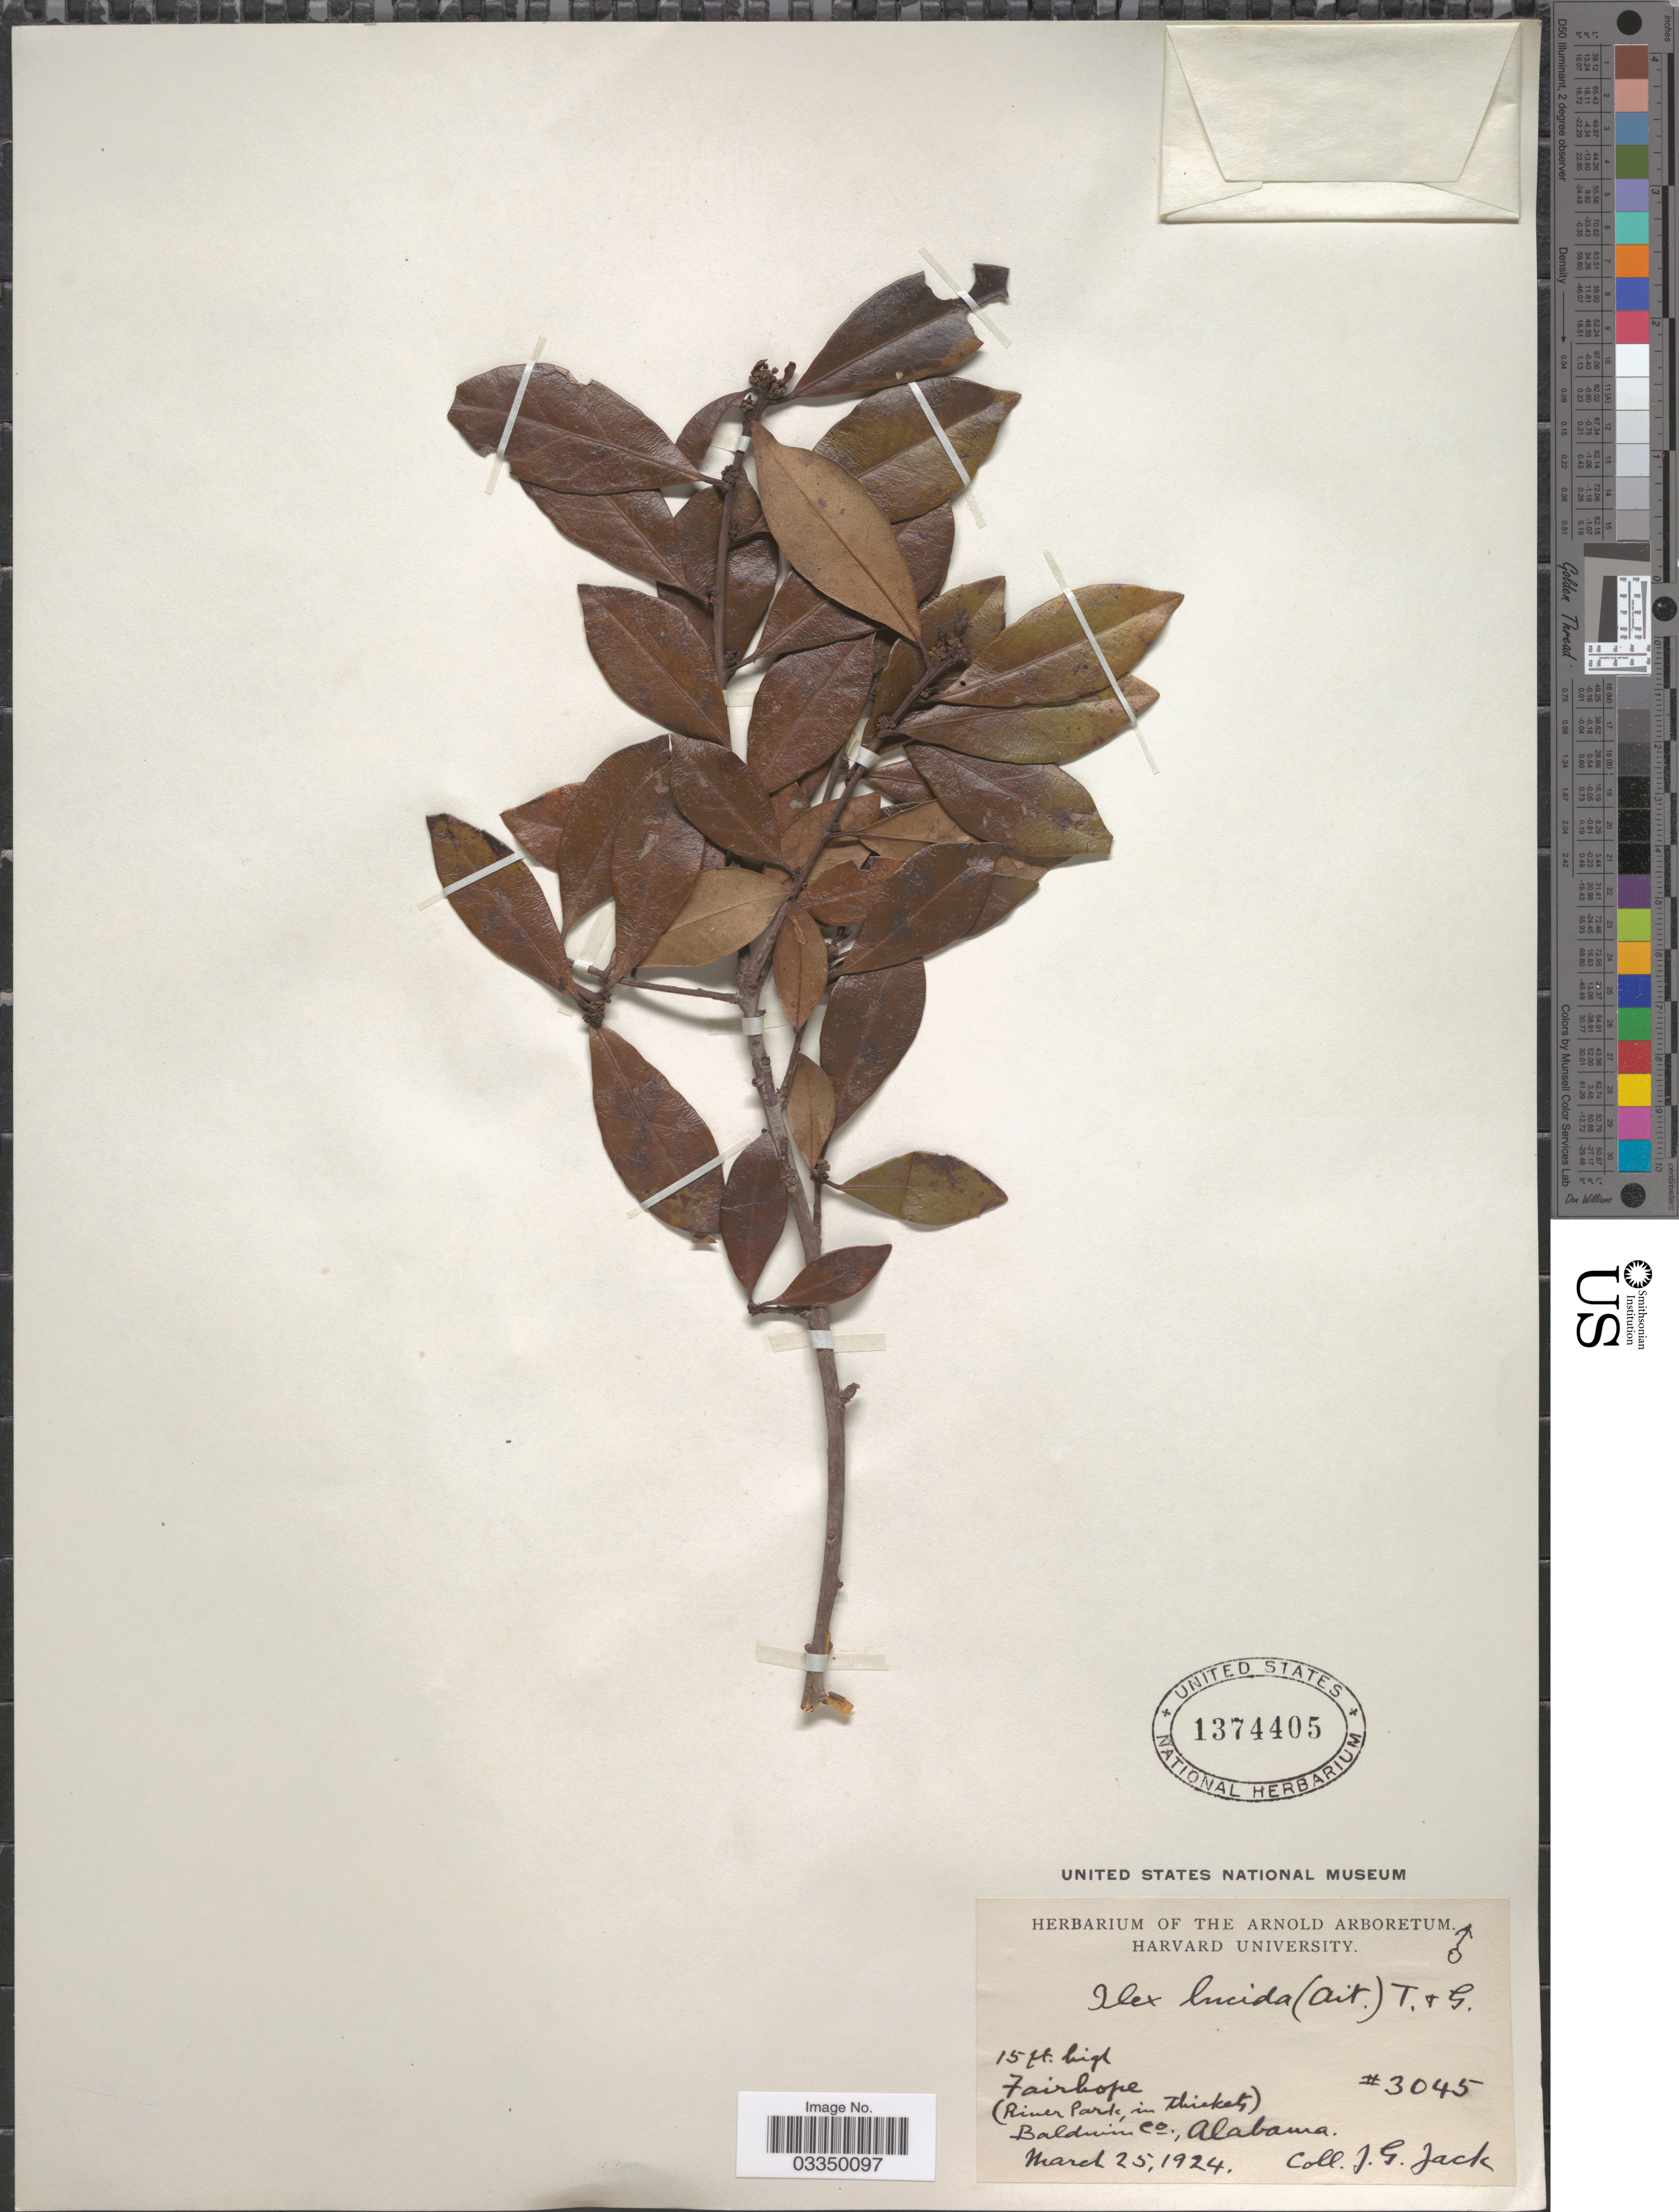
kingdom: Plantae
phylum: Tracheophyta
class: Magnoliopsida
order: Aquifoliales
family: Aquifoliaceae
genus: Ilex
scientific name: Ilex lucida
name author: Torr. & A. Gray ex S. Watson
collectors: J. G. Jack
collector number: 3045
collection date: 1924-03-25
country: United States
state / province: Alabama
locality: (River Park, in thickets). Baldwin Co.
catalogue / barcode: US 1374405